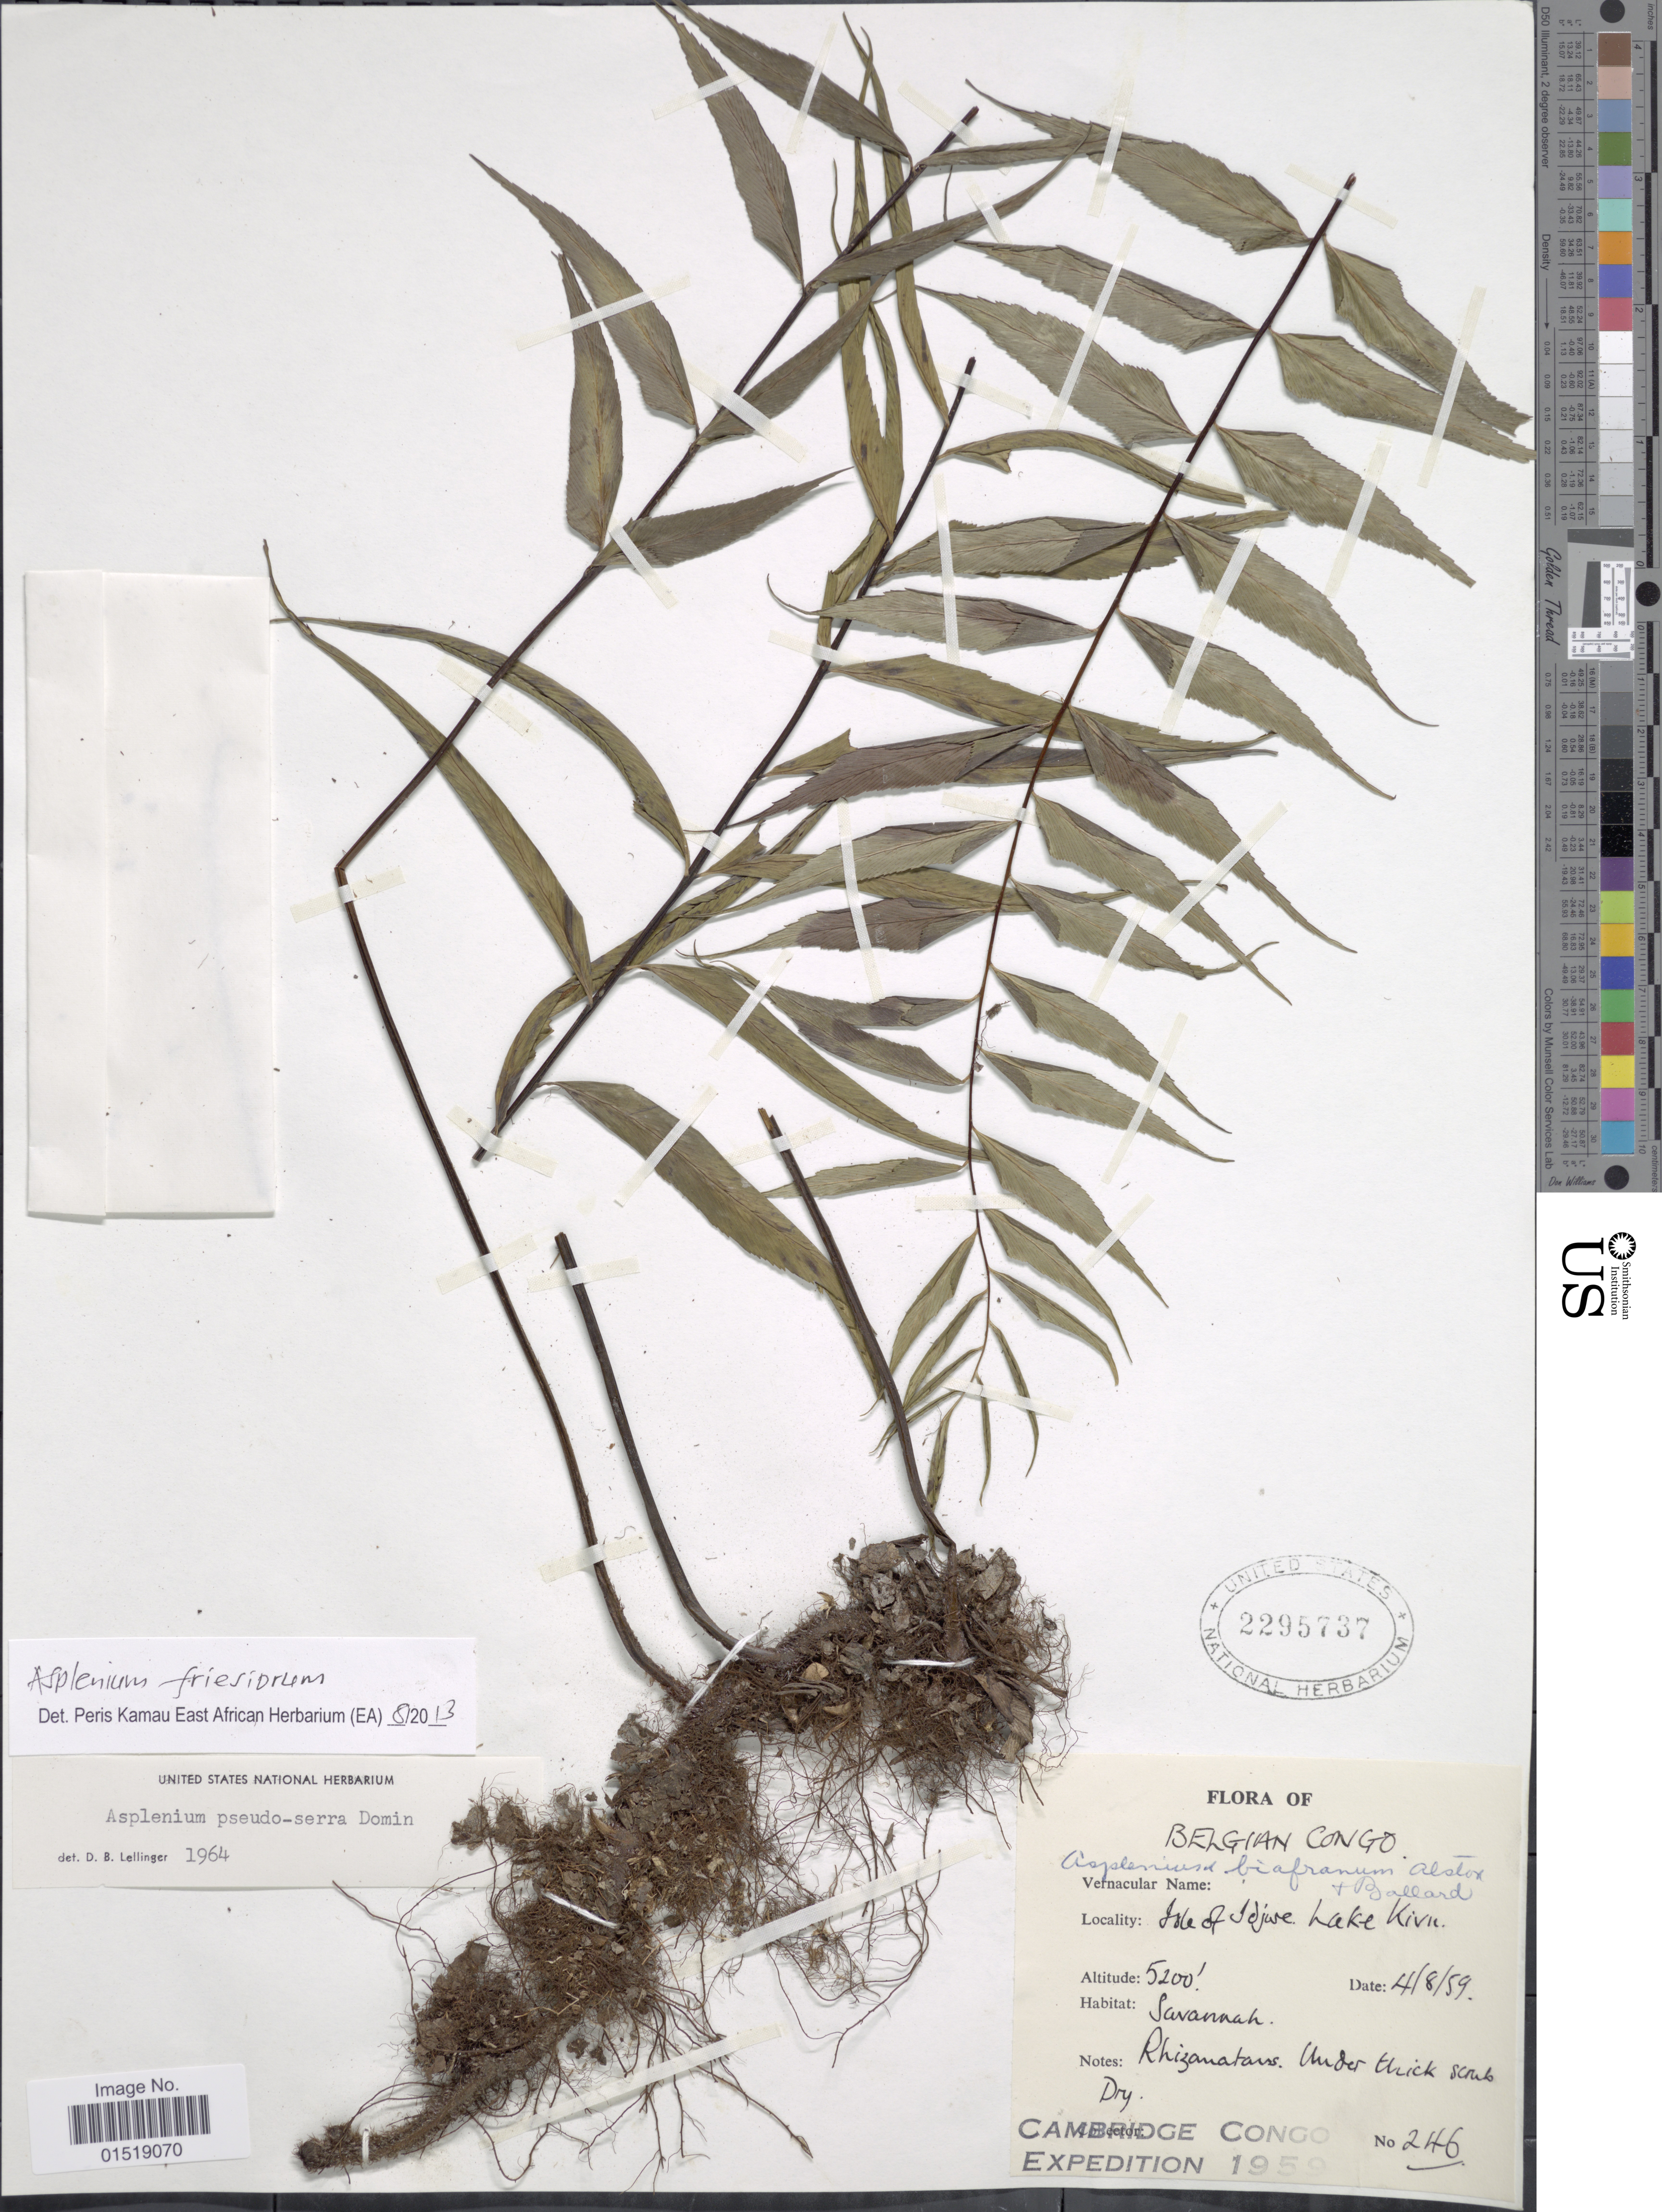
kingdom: Plantae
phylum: Tracheophyta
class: Polypodiopsida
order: Polypodiales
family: Aspleniaceae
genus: Asplenium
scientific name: Asplenium friesiorum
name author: C. Chr.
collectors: Cambridge Congo Expedition 1959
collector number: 246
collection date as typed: Transcribed d/m/y: 4/8/59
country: Congo, Democratic Republic of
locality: Belgian Congo. Isle of Idjwe Lake Kivu.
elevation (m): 1585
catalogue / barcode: US 2295737